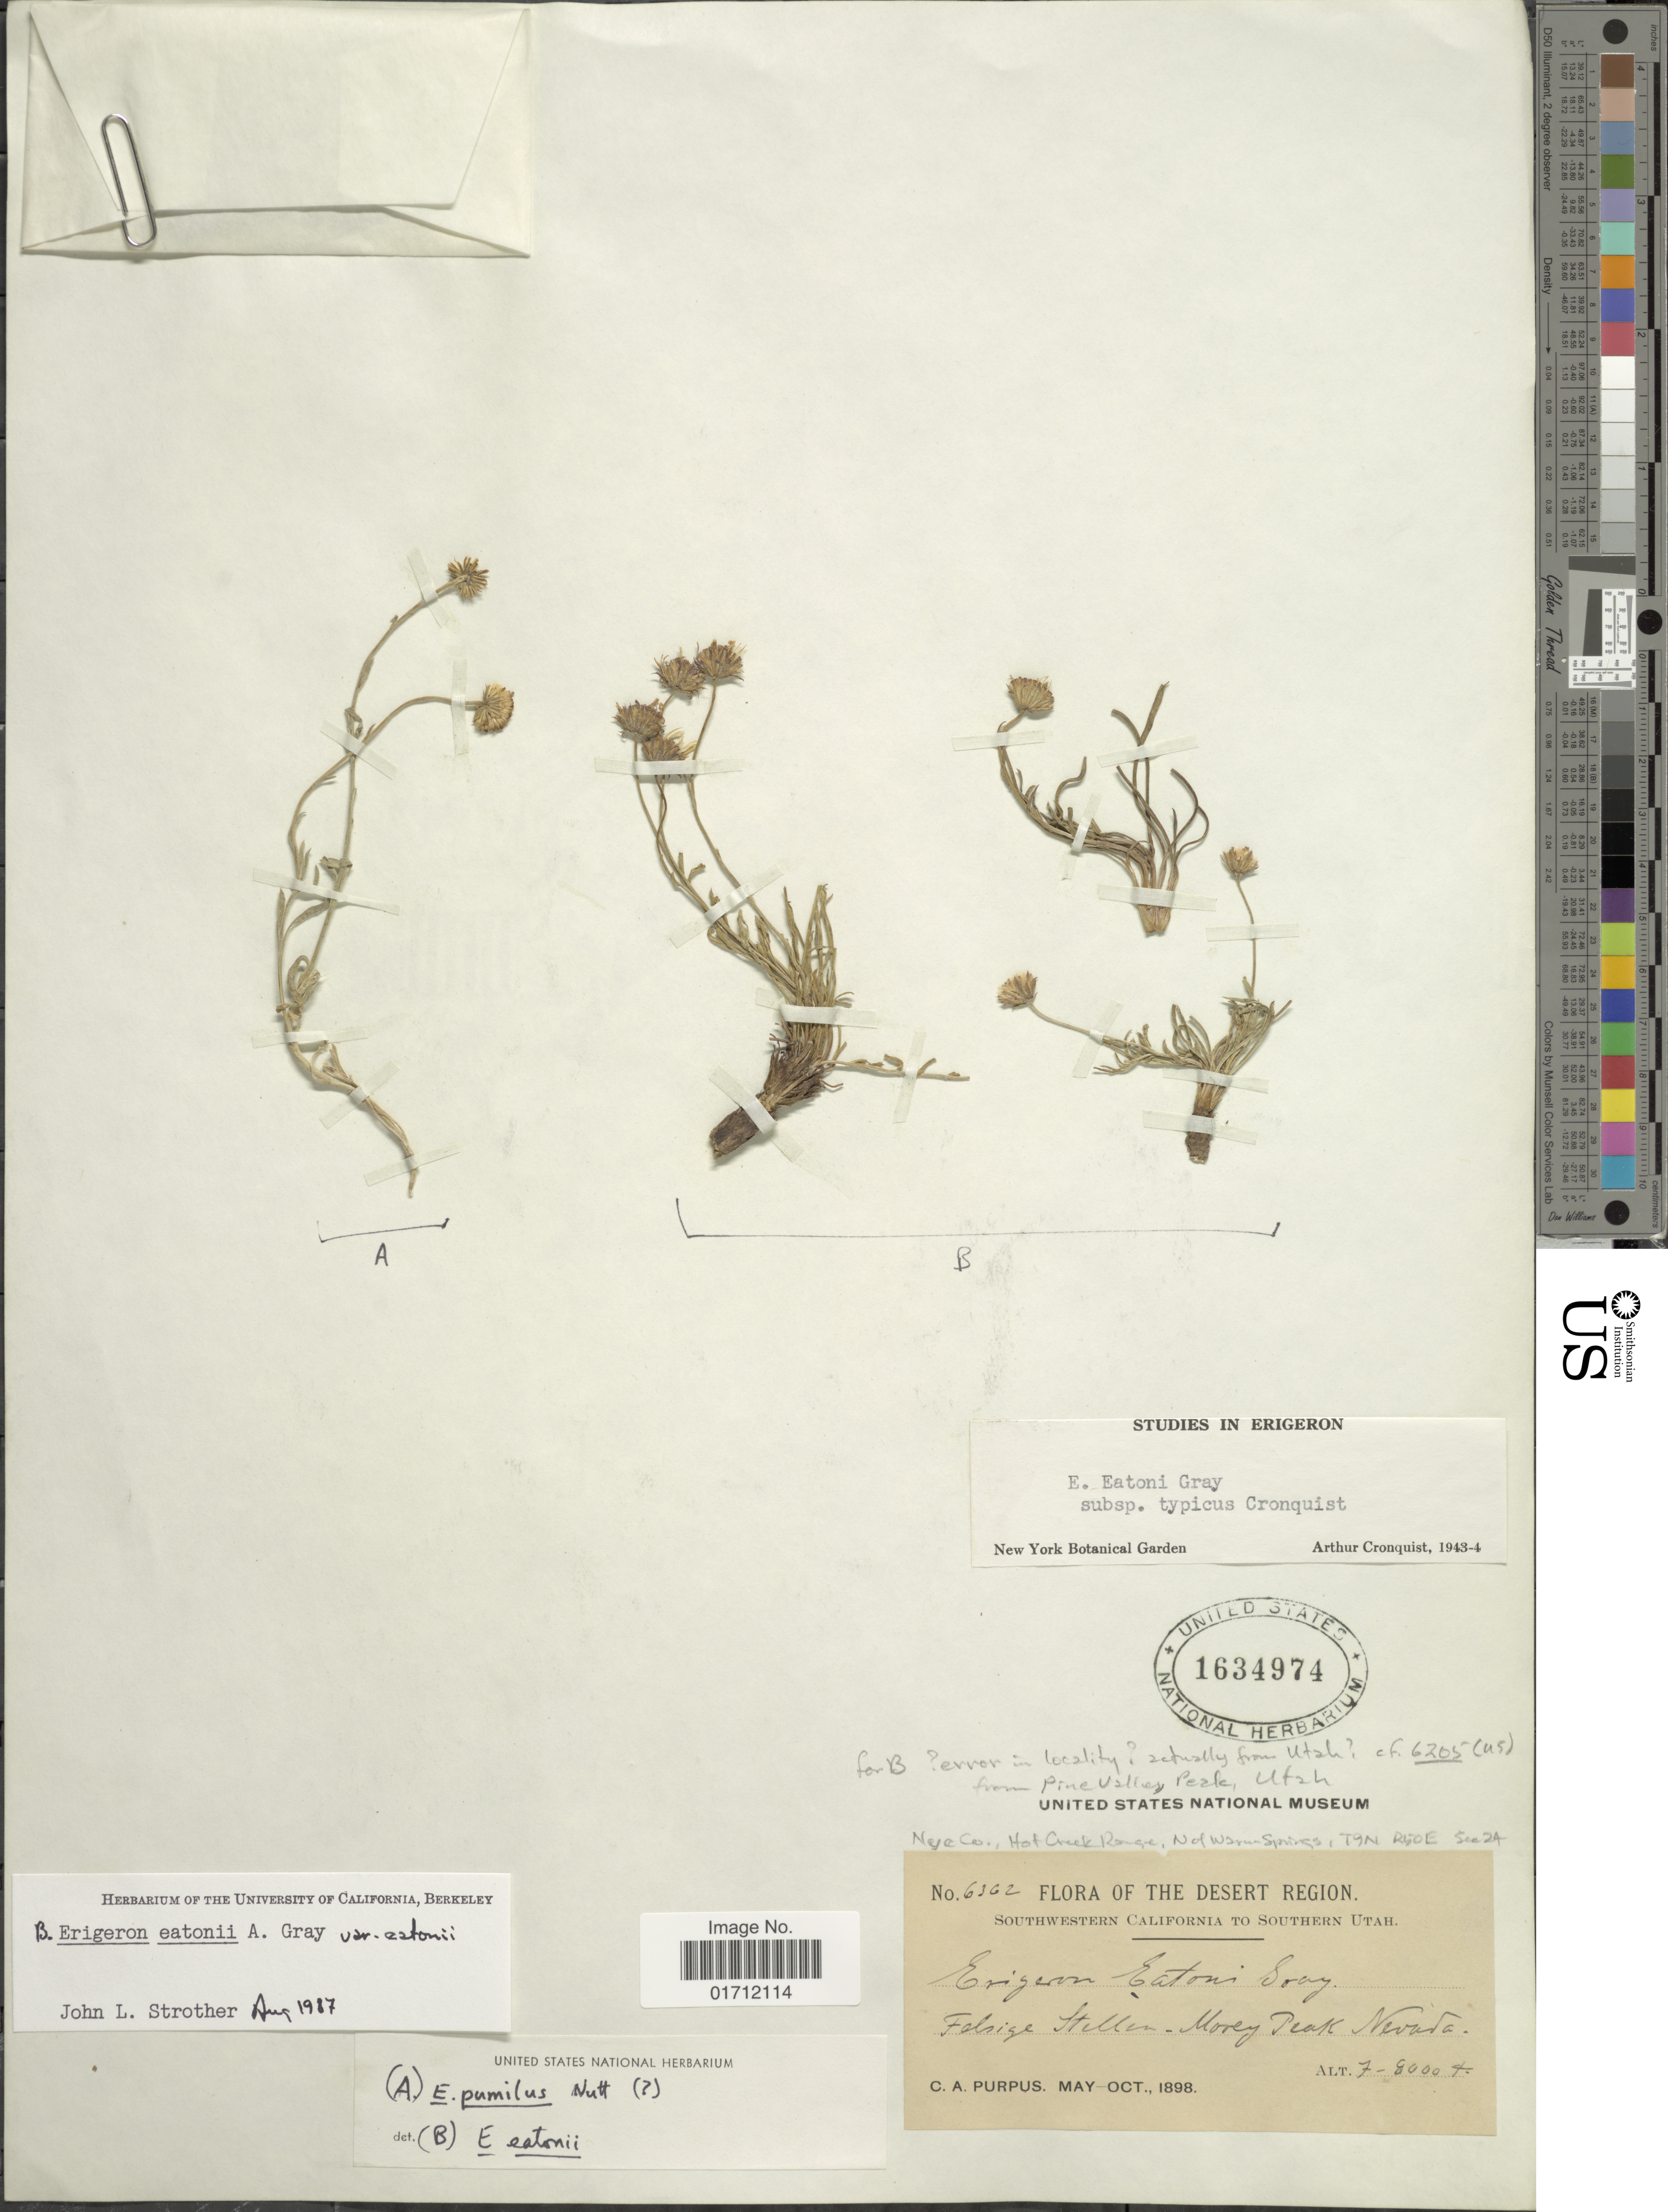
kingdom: Plantae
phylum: Tracheophyta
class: Magnoliopsida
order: Asterales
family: Asteraceae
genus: Erigeron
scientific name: Erigeron eatonii var. eatonii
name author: A. Gray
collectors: C. A. Purpus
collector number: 6362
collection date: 1898-04/1898-10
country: United States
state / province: Nevada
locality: The Desert Region, Falsige Hillen, Morey Peak.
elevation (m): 2134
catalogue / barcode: US 1634974